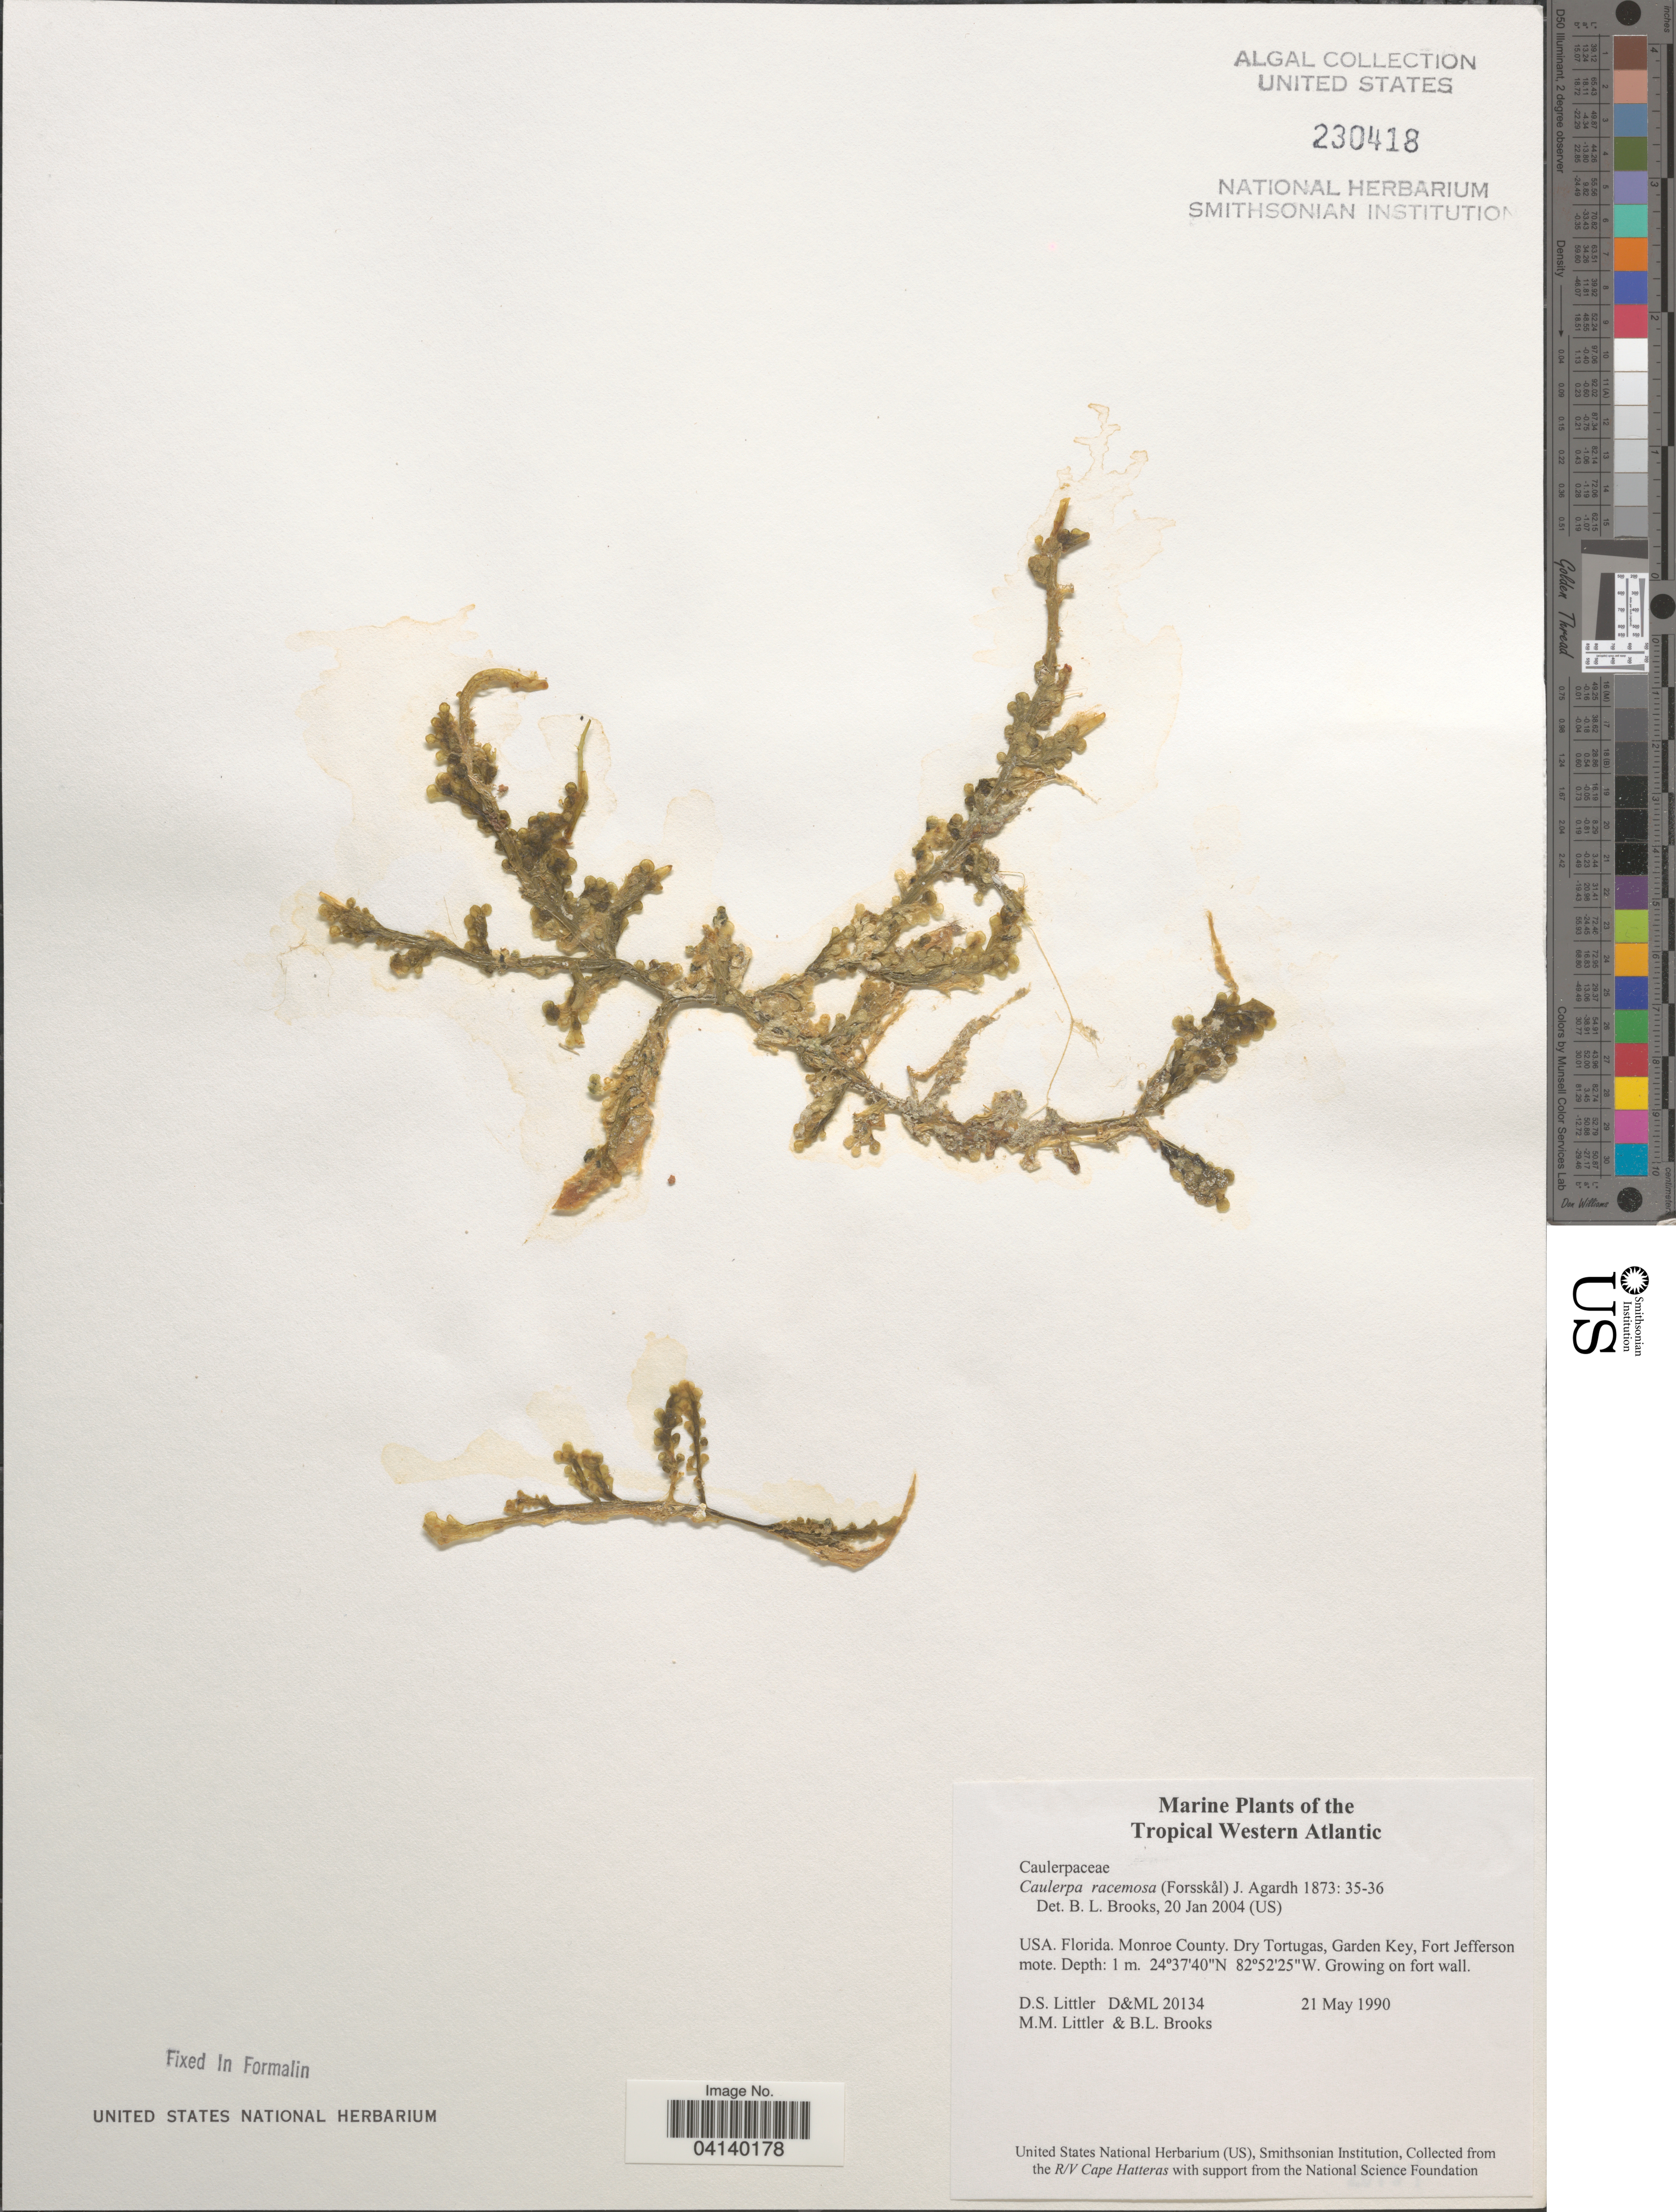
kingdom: Plantae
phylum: Chlorophyta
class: Ulvophyceae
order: Bryopsidales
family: Caulerpaceae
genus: Caulerpa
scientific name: Caulerpa racemosa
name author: (Forssk.) J. Agardh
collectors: D. S. Littler & B. Brooks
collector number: D&ML20134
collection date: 1990-05-21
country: United States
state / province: Florida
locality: Monroe County. Dry Tortugas, Garden Key, Fort Jefferson mote.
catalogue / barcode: US 230418